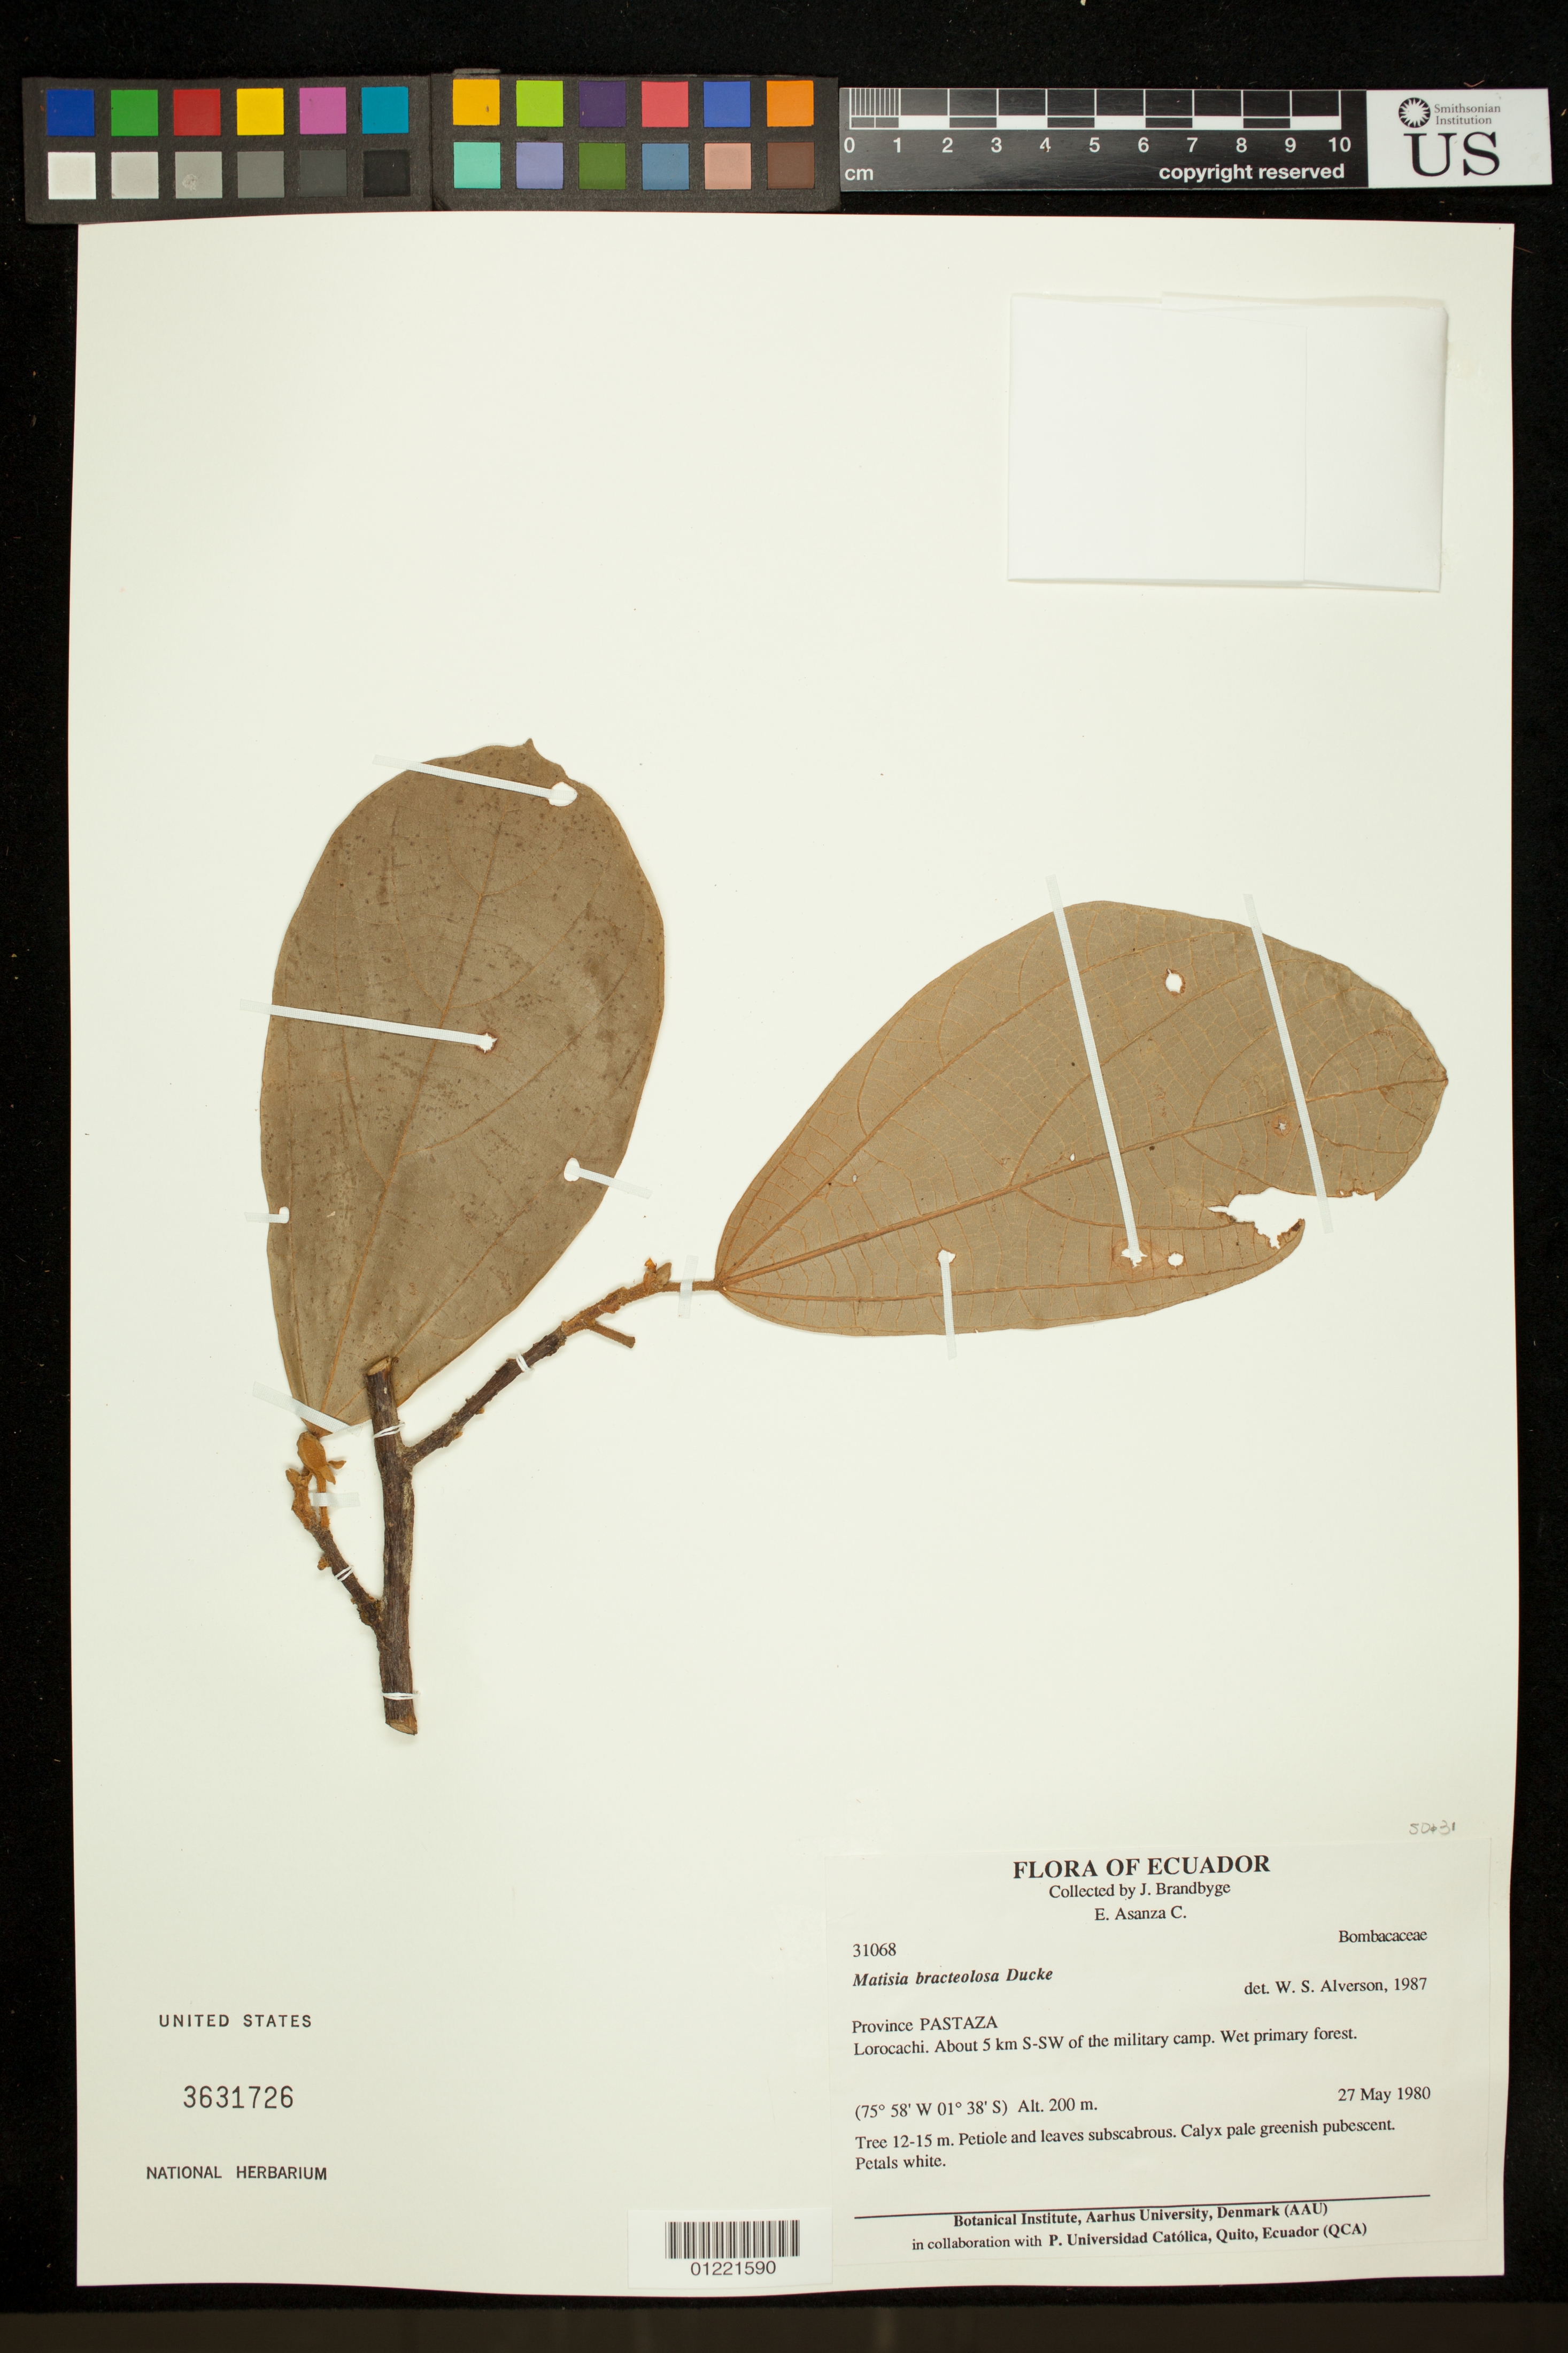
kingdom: Plantae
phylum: Tracheophyta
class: Magnoliopsida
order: Malvales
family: Malvaceae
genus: Matisia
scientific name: Matisia bracteolosa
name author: Ducke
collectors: B. Øllgaard & E. Asanza C.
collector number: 31068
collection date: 1980-05-27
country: Ecuador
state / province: Pastaza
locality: Lorocachi. About 5 km S-SW of the military camp.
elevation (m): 200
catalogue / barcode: US 3631726